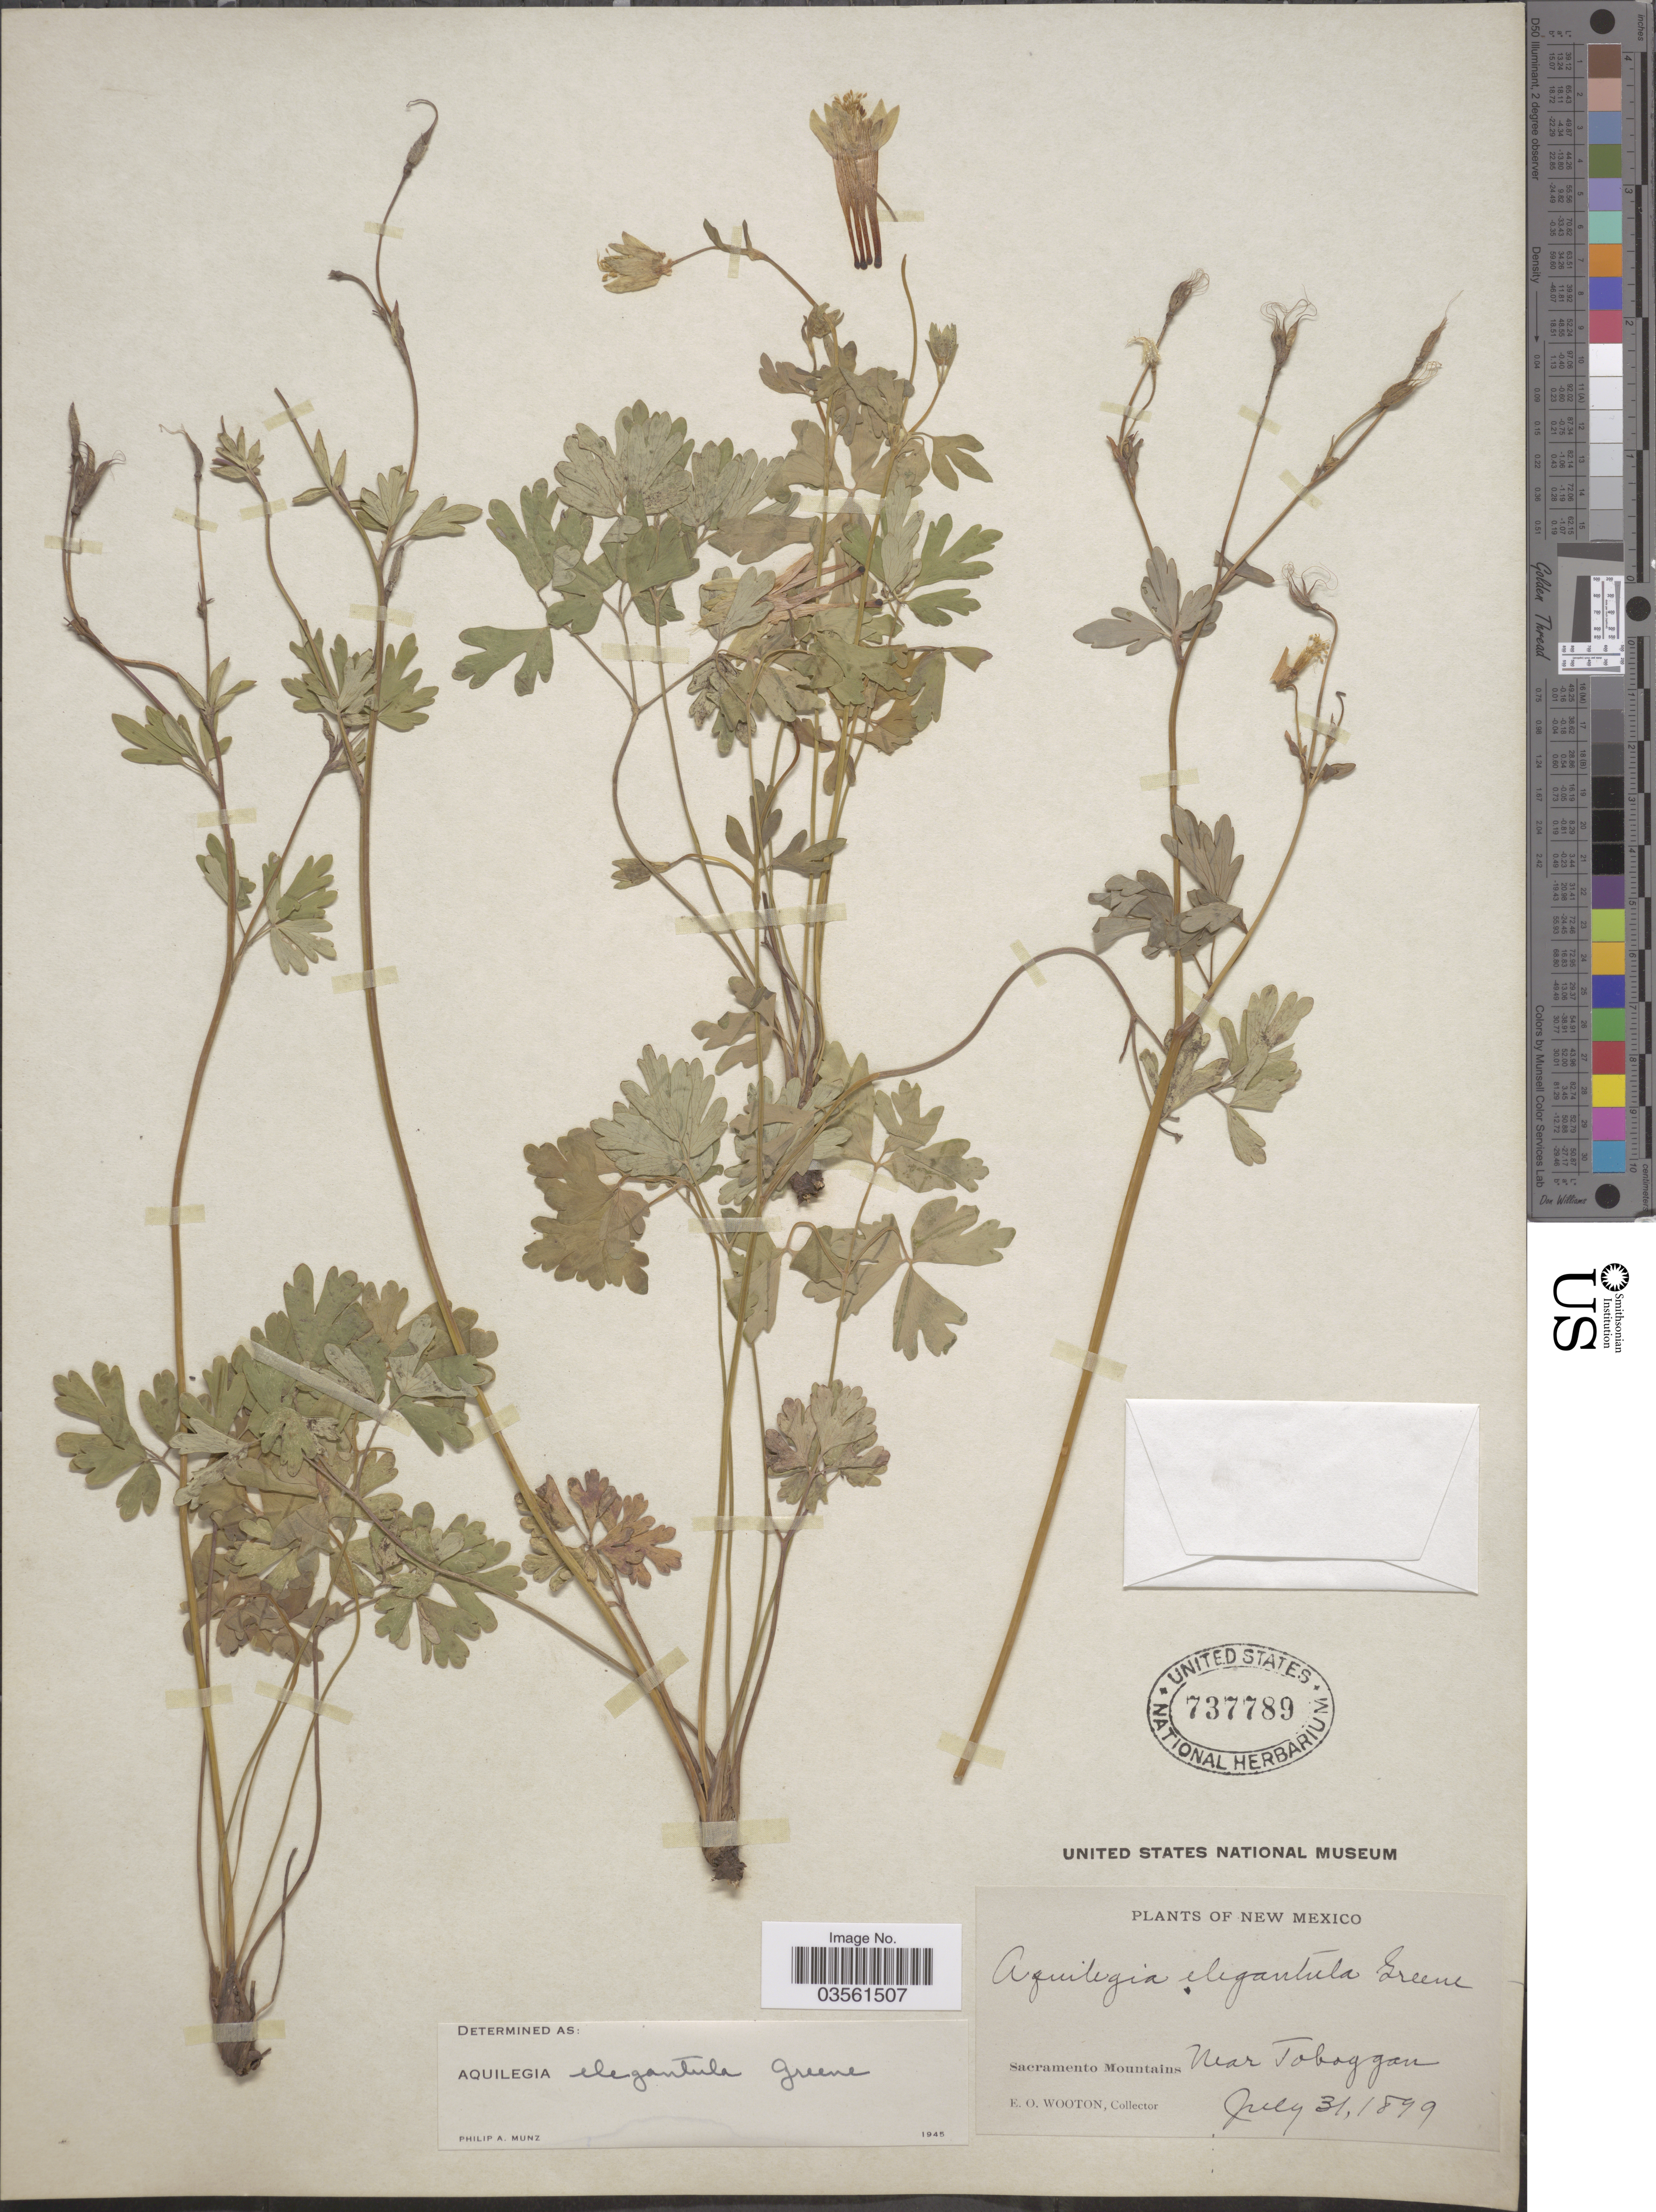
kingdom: Plantae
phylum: Tracheophyta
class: Magnoliopsida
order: Ranunculales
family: Ranunculaceae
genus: Aquilegia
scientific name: Aquilegia elegantula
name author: Greene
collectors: E. O. Wooton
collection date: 1899-07-31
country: United States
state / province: New Mexico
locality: Sacramento Mountains. Near Toboggan.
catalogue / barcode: US 737789